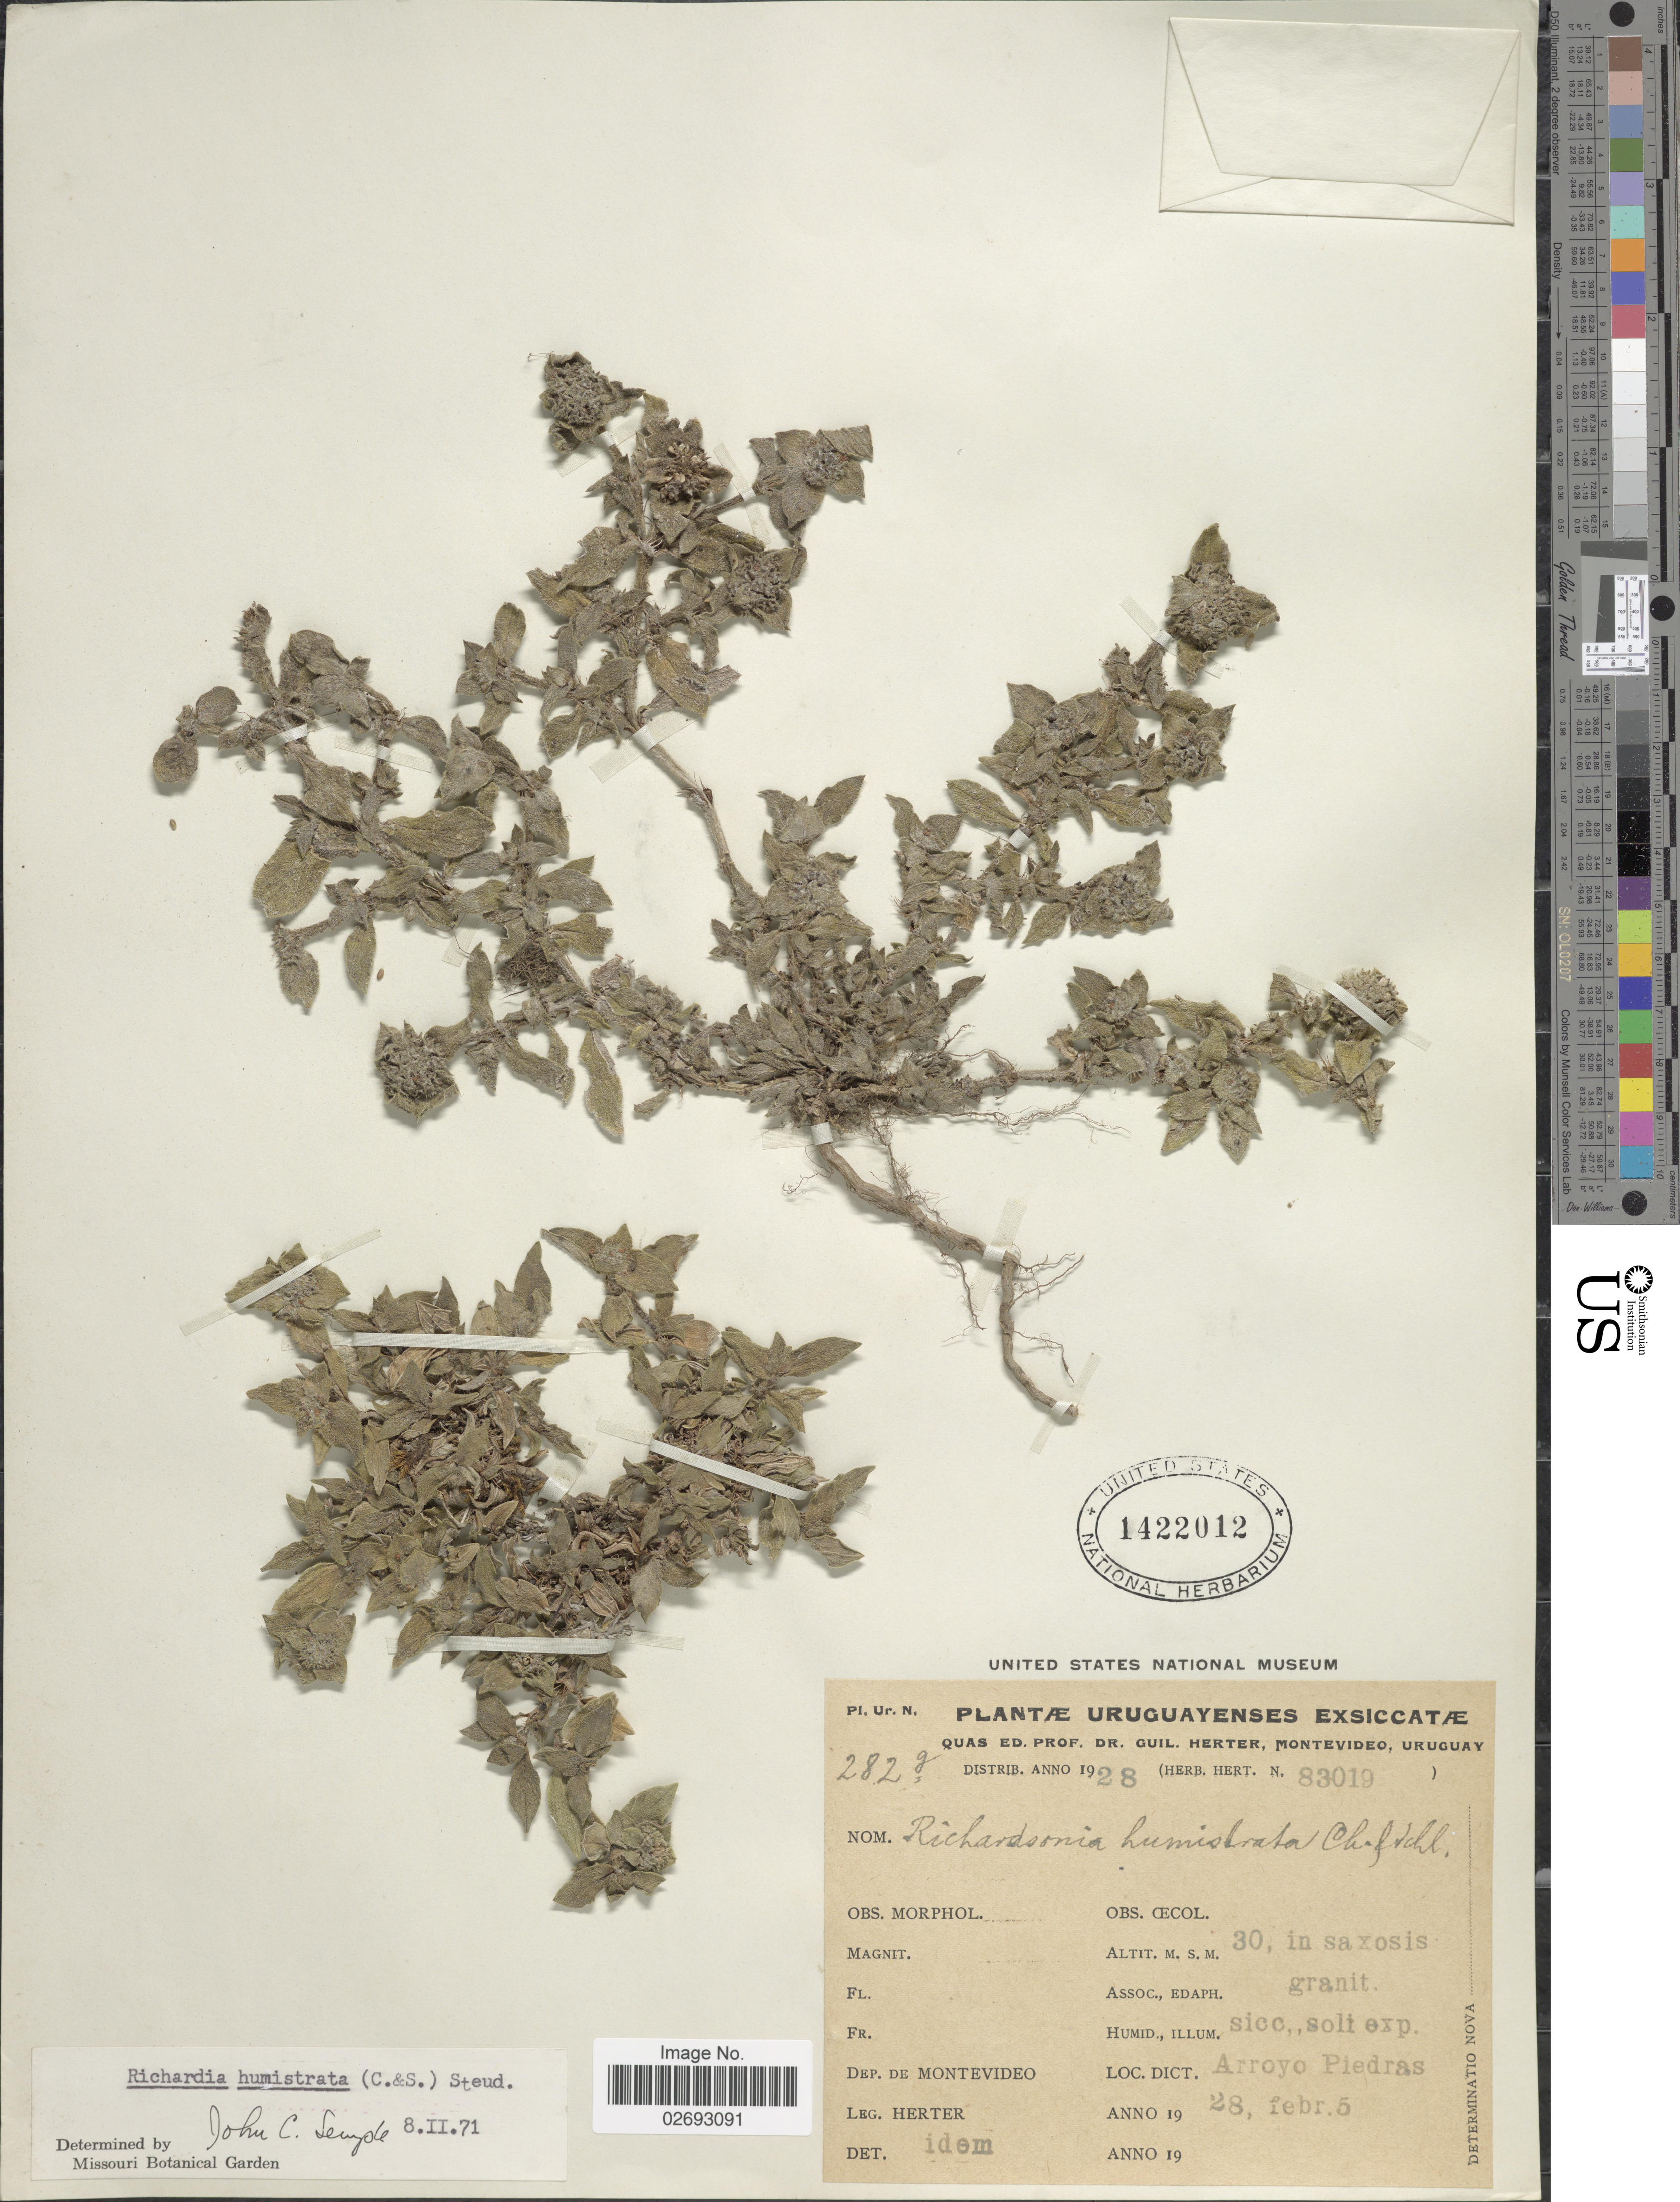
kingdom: Plantae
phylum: Tracheophyta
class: Magnoliopsida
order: Gentianales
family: Rubiaceae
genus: Richardia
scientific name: Richardia humistrata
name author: (Cham. & Schltdl.) Steud.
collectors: G. Herter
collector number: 282g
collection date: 1928-02-05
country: Uruguay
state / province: Montevideo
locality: Arroyo Piedras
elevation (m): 30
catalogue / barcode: US 1422012